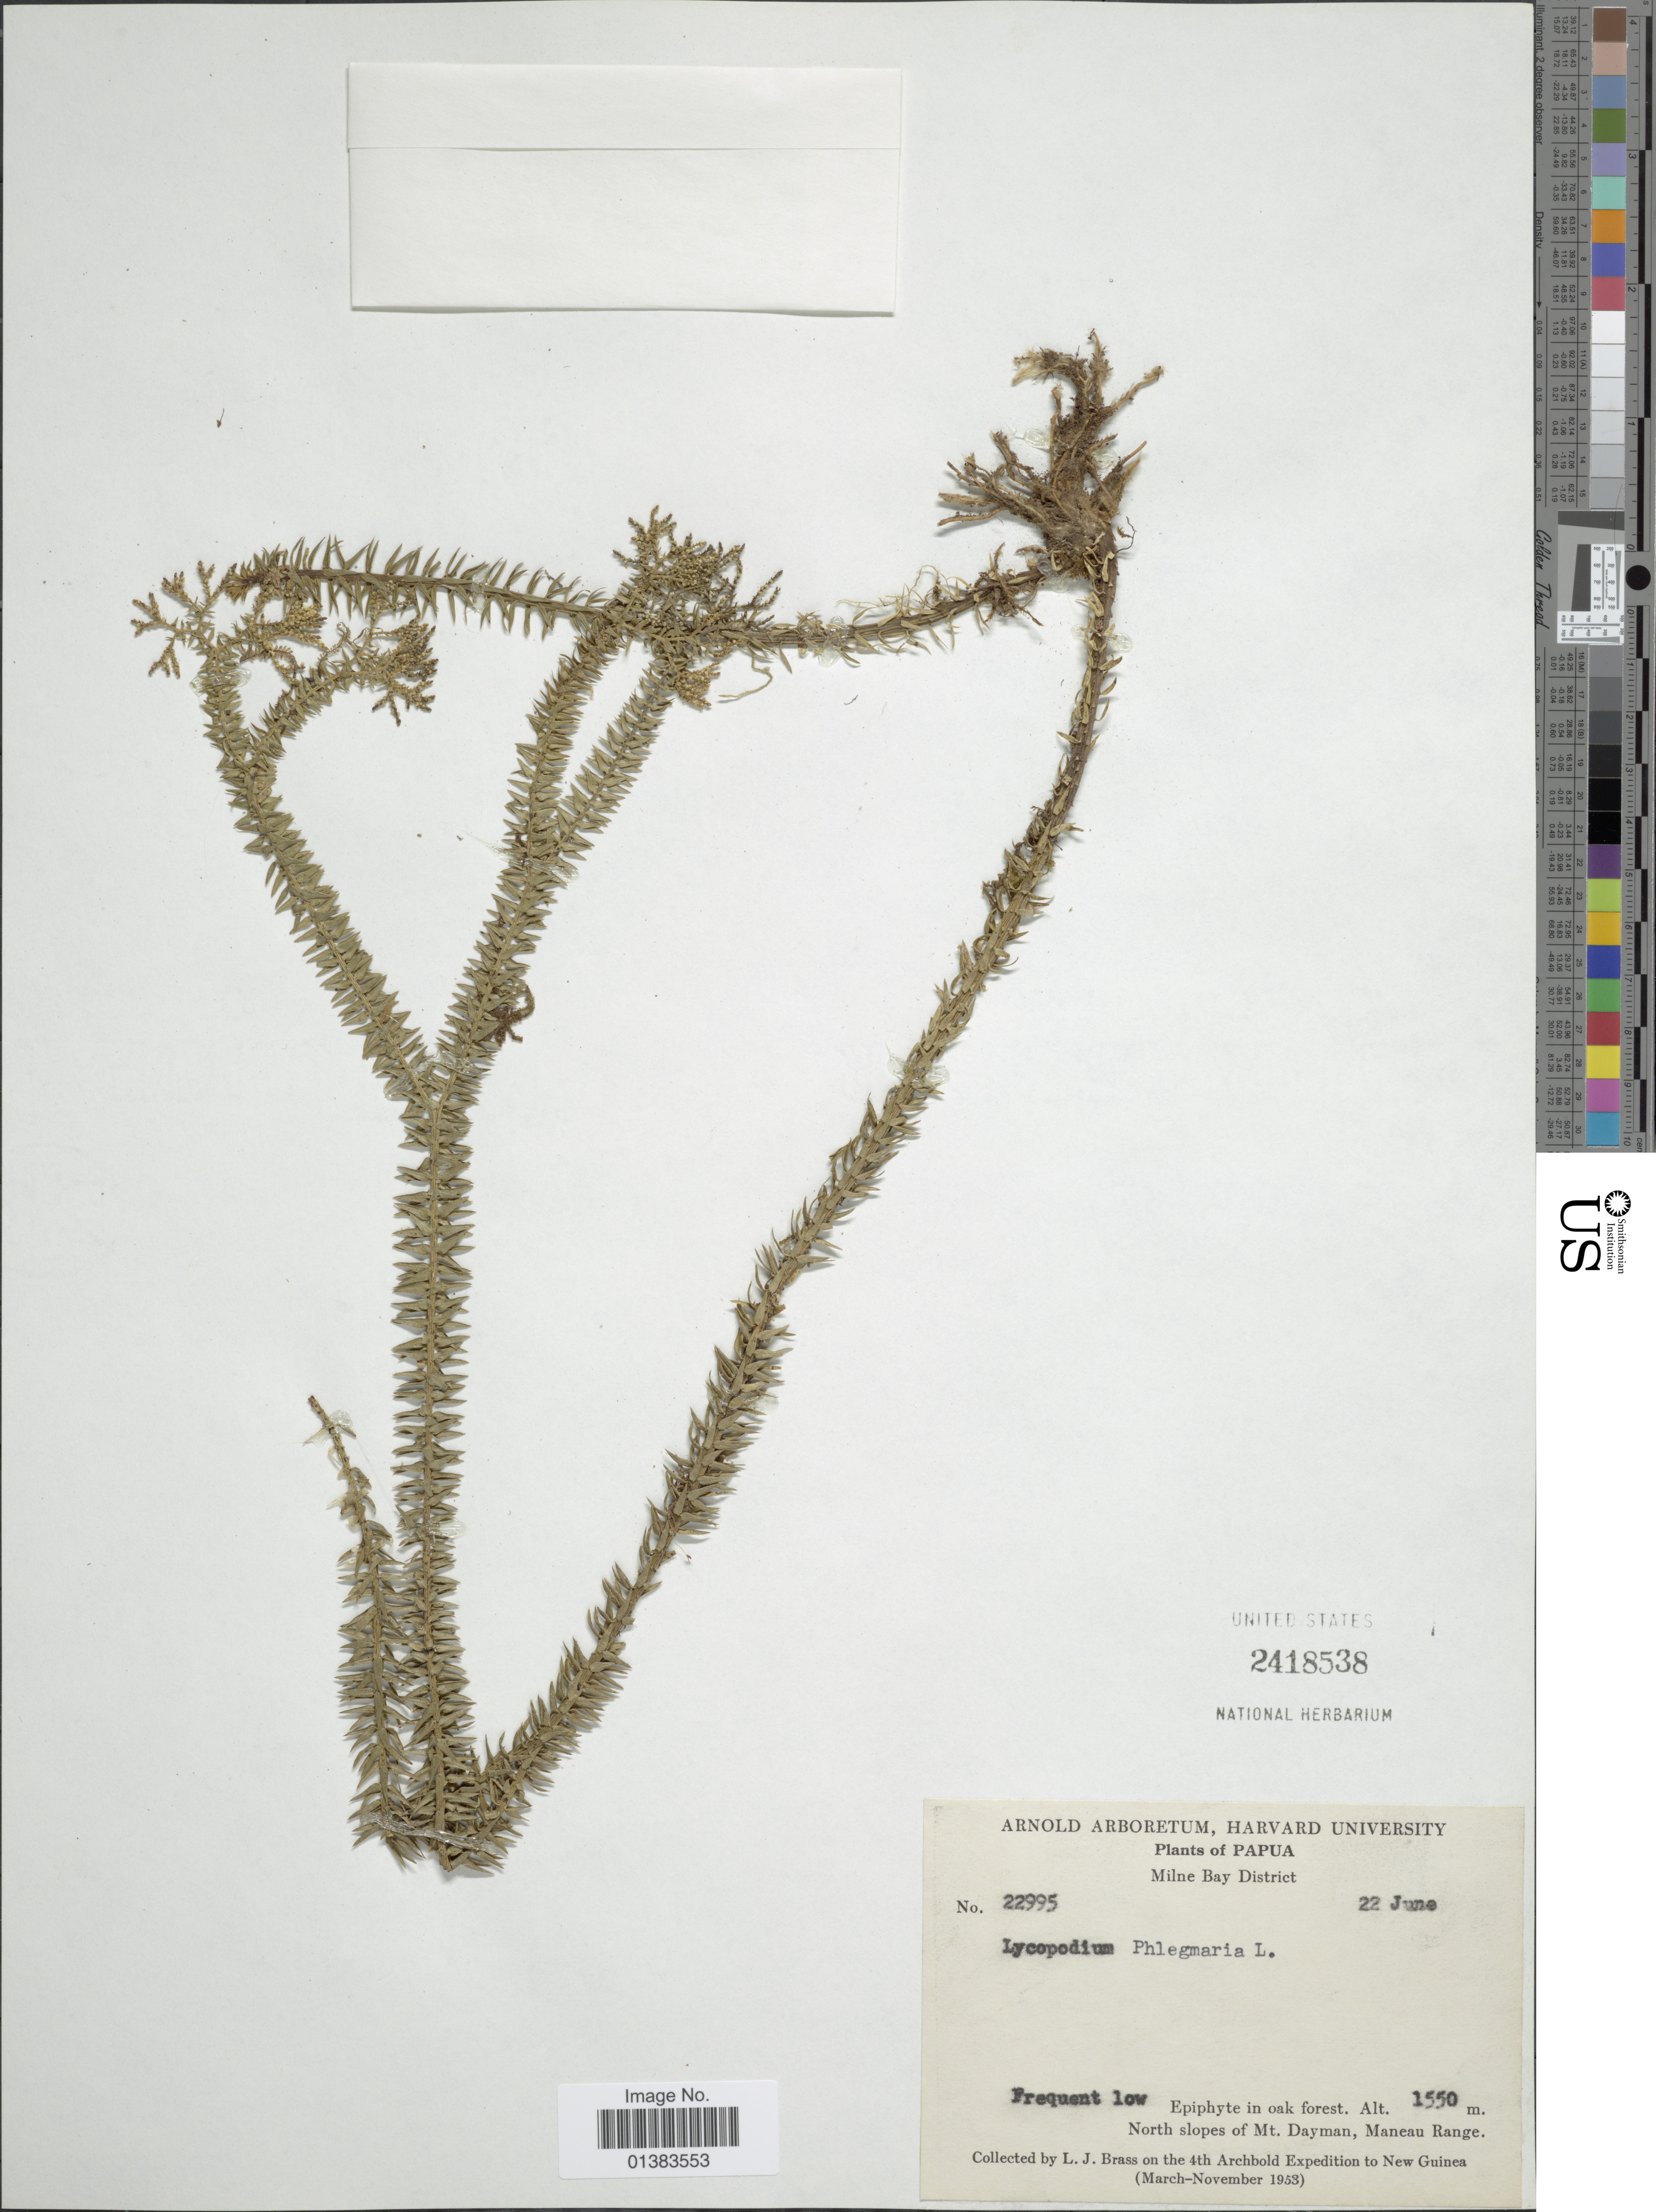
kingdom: Plantae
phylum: Tracheophyta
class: Lycopodiopsida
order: Lycopodiales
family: Lycopodiaceae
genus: Phlegmariurus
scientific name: Phlegmariurus ledermannii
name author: (Herter) A. R. Field & Bostock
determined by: Field, A. R.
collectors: L. J. Brass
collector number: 22995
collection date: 1953-06-22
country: Papua New Guinea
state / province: Milne Bay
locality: North slopes of Mt. Dayman, Maneau Range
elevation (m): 1550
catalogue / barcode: US 2418538